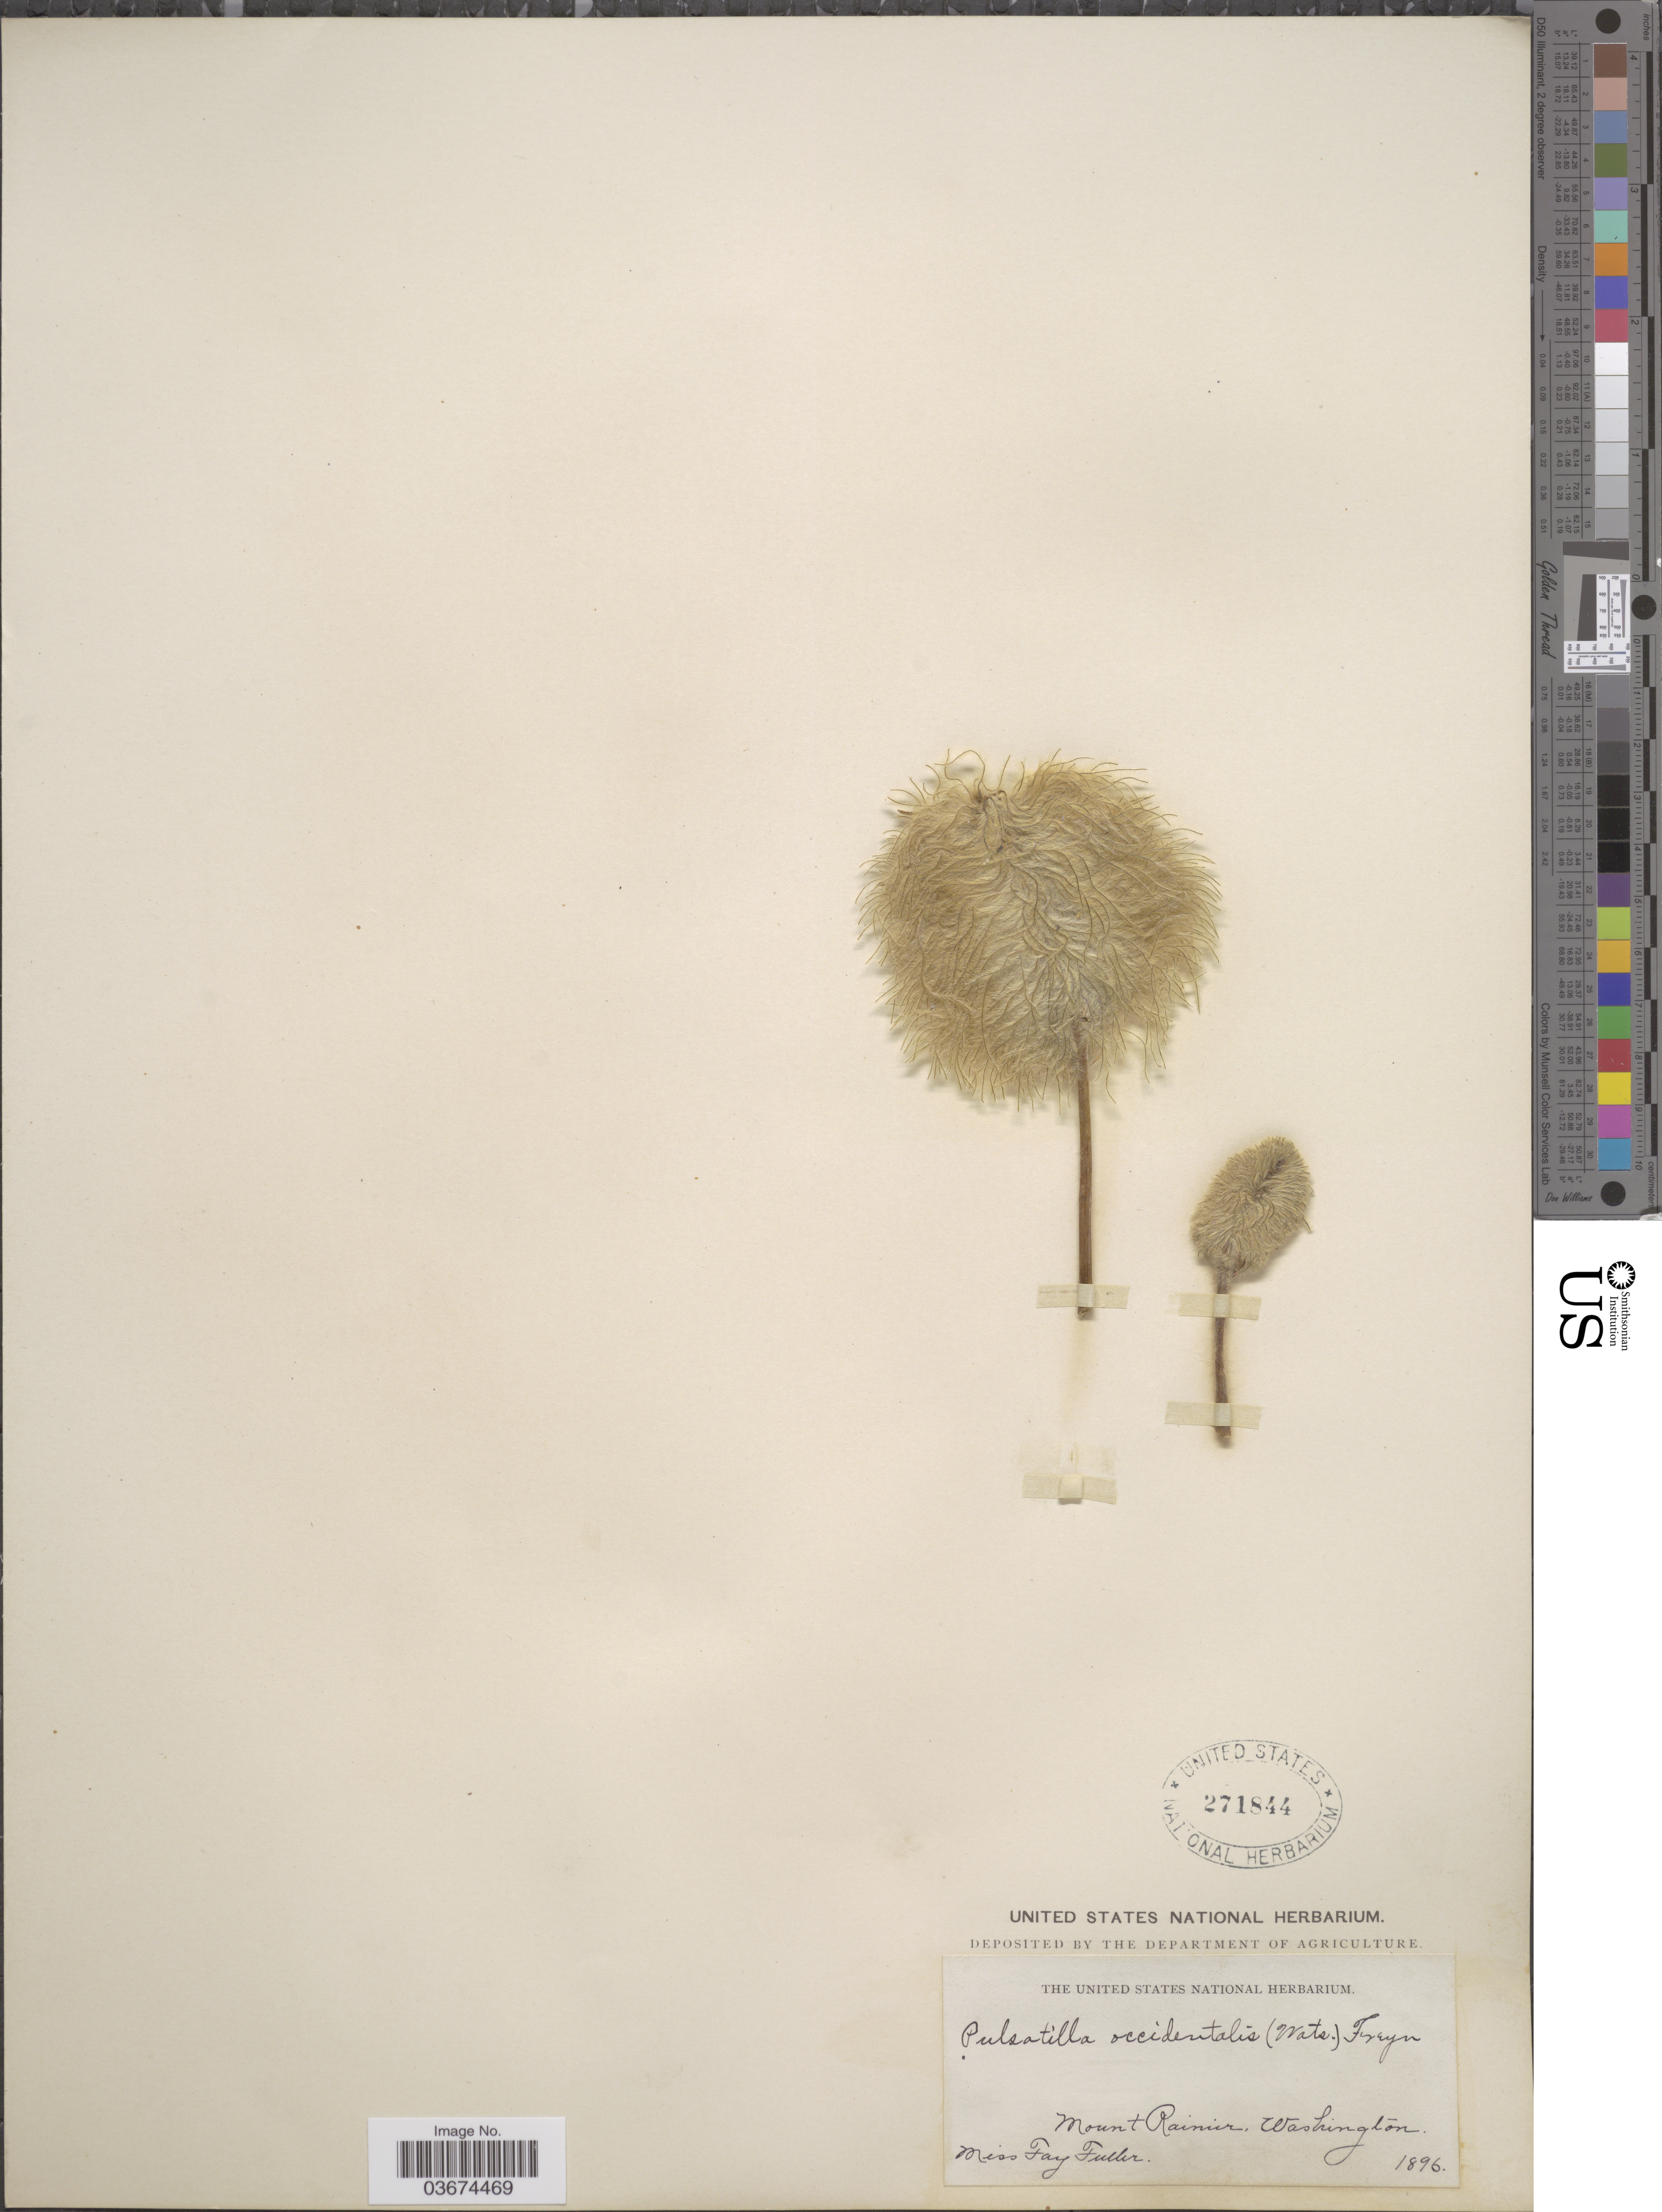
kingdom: Plantae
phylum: Tracheophyta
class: Magnoliopsida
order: Ranunculales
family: Ranunculaceae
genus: Pulsatilla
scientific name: Pulsatilla occidentalis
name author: (S. Watson) Freyn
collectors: F. Fuller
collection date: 1896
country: United States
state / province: Washington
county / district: Pierce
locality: Mount Rainier.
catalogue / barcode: US 271844